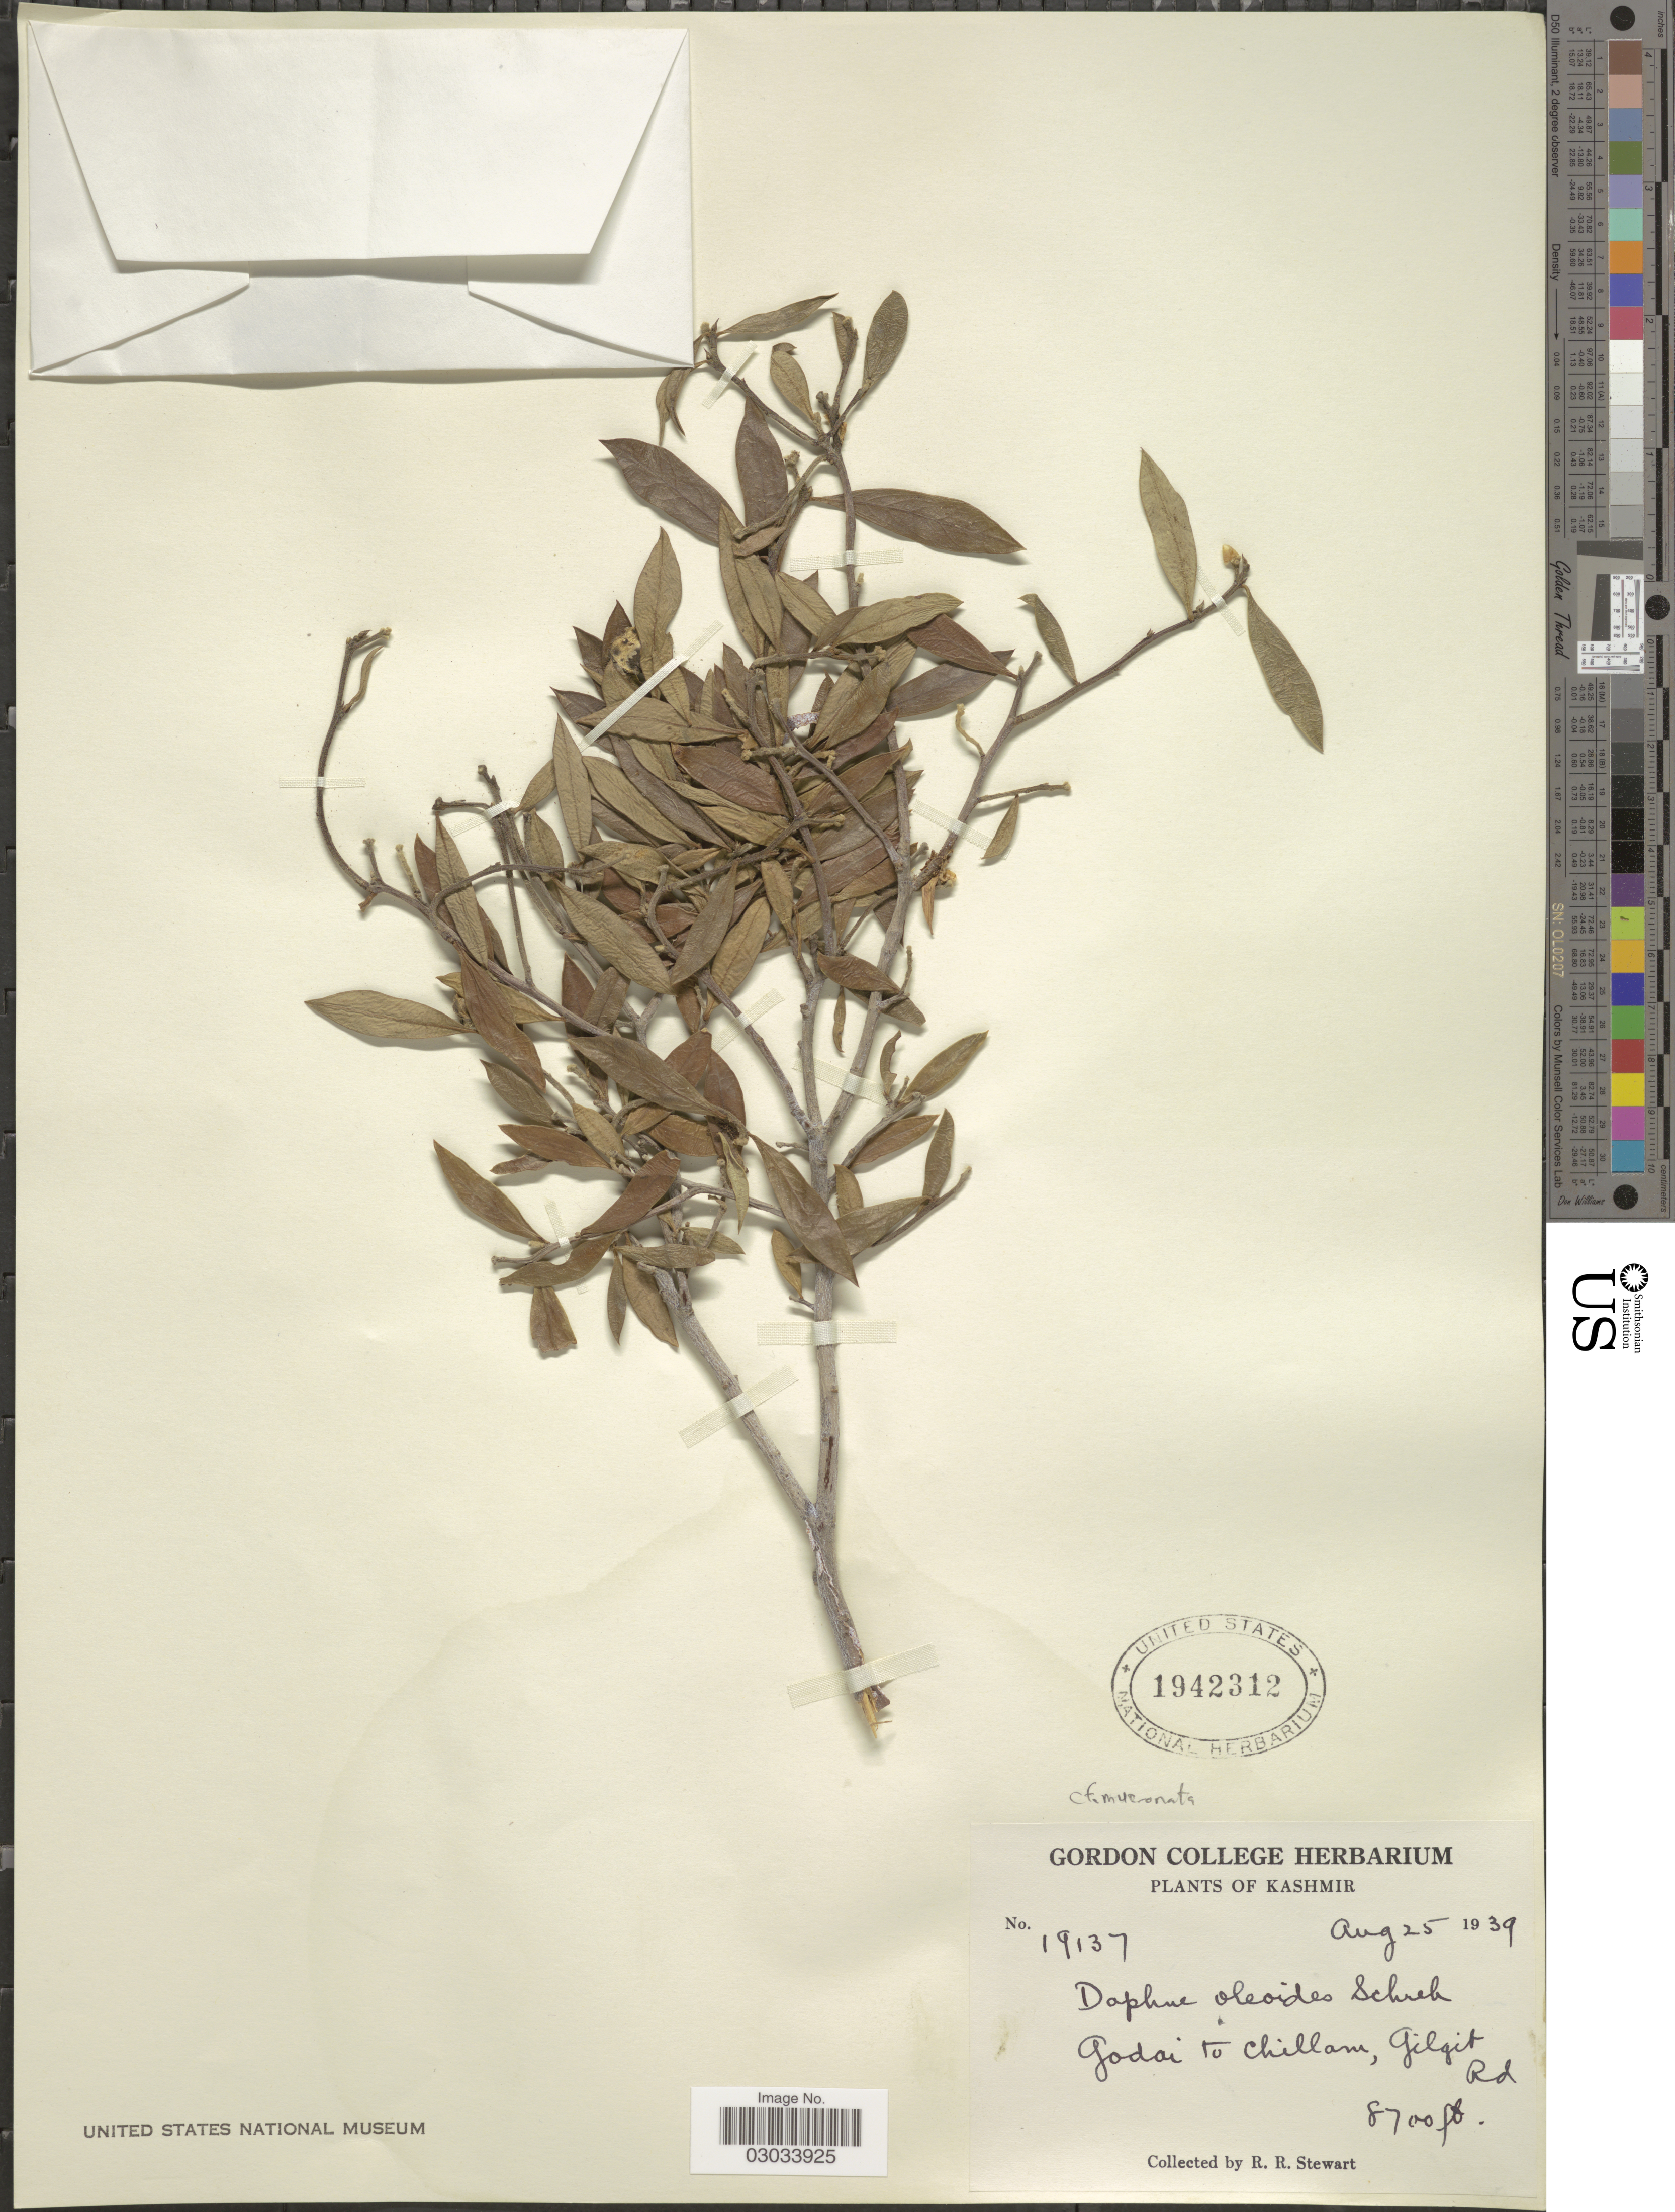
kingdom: Plantae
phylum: Tracheophyta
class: Magnoliopsida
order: Malvales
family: Thymelaeaceae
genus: Daphne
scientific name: Daphne mucronata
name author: Royle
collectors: R. Stewart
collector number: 19137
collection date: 1939-08-25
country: Pakistan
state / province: Gilgit-Baltistan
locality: Kashmir. Godai to Chillam, Gilgit Rd.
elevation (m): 2652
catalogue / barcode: US 1942312